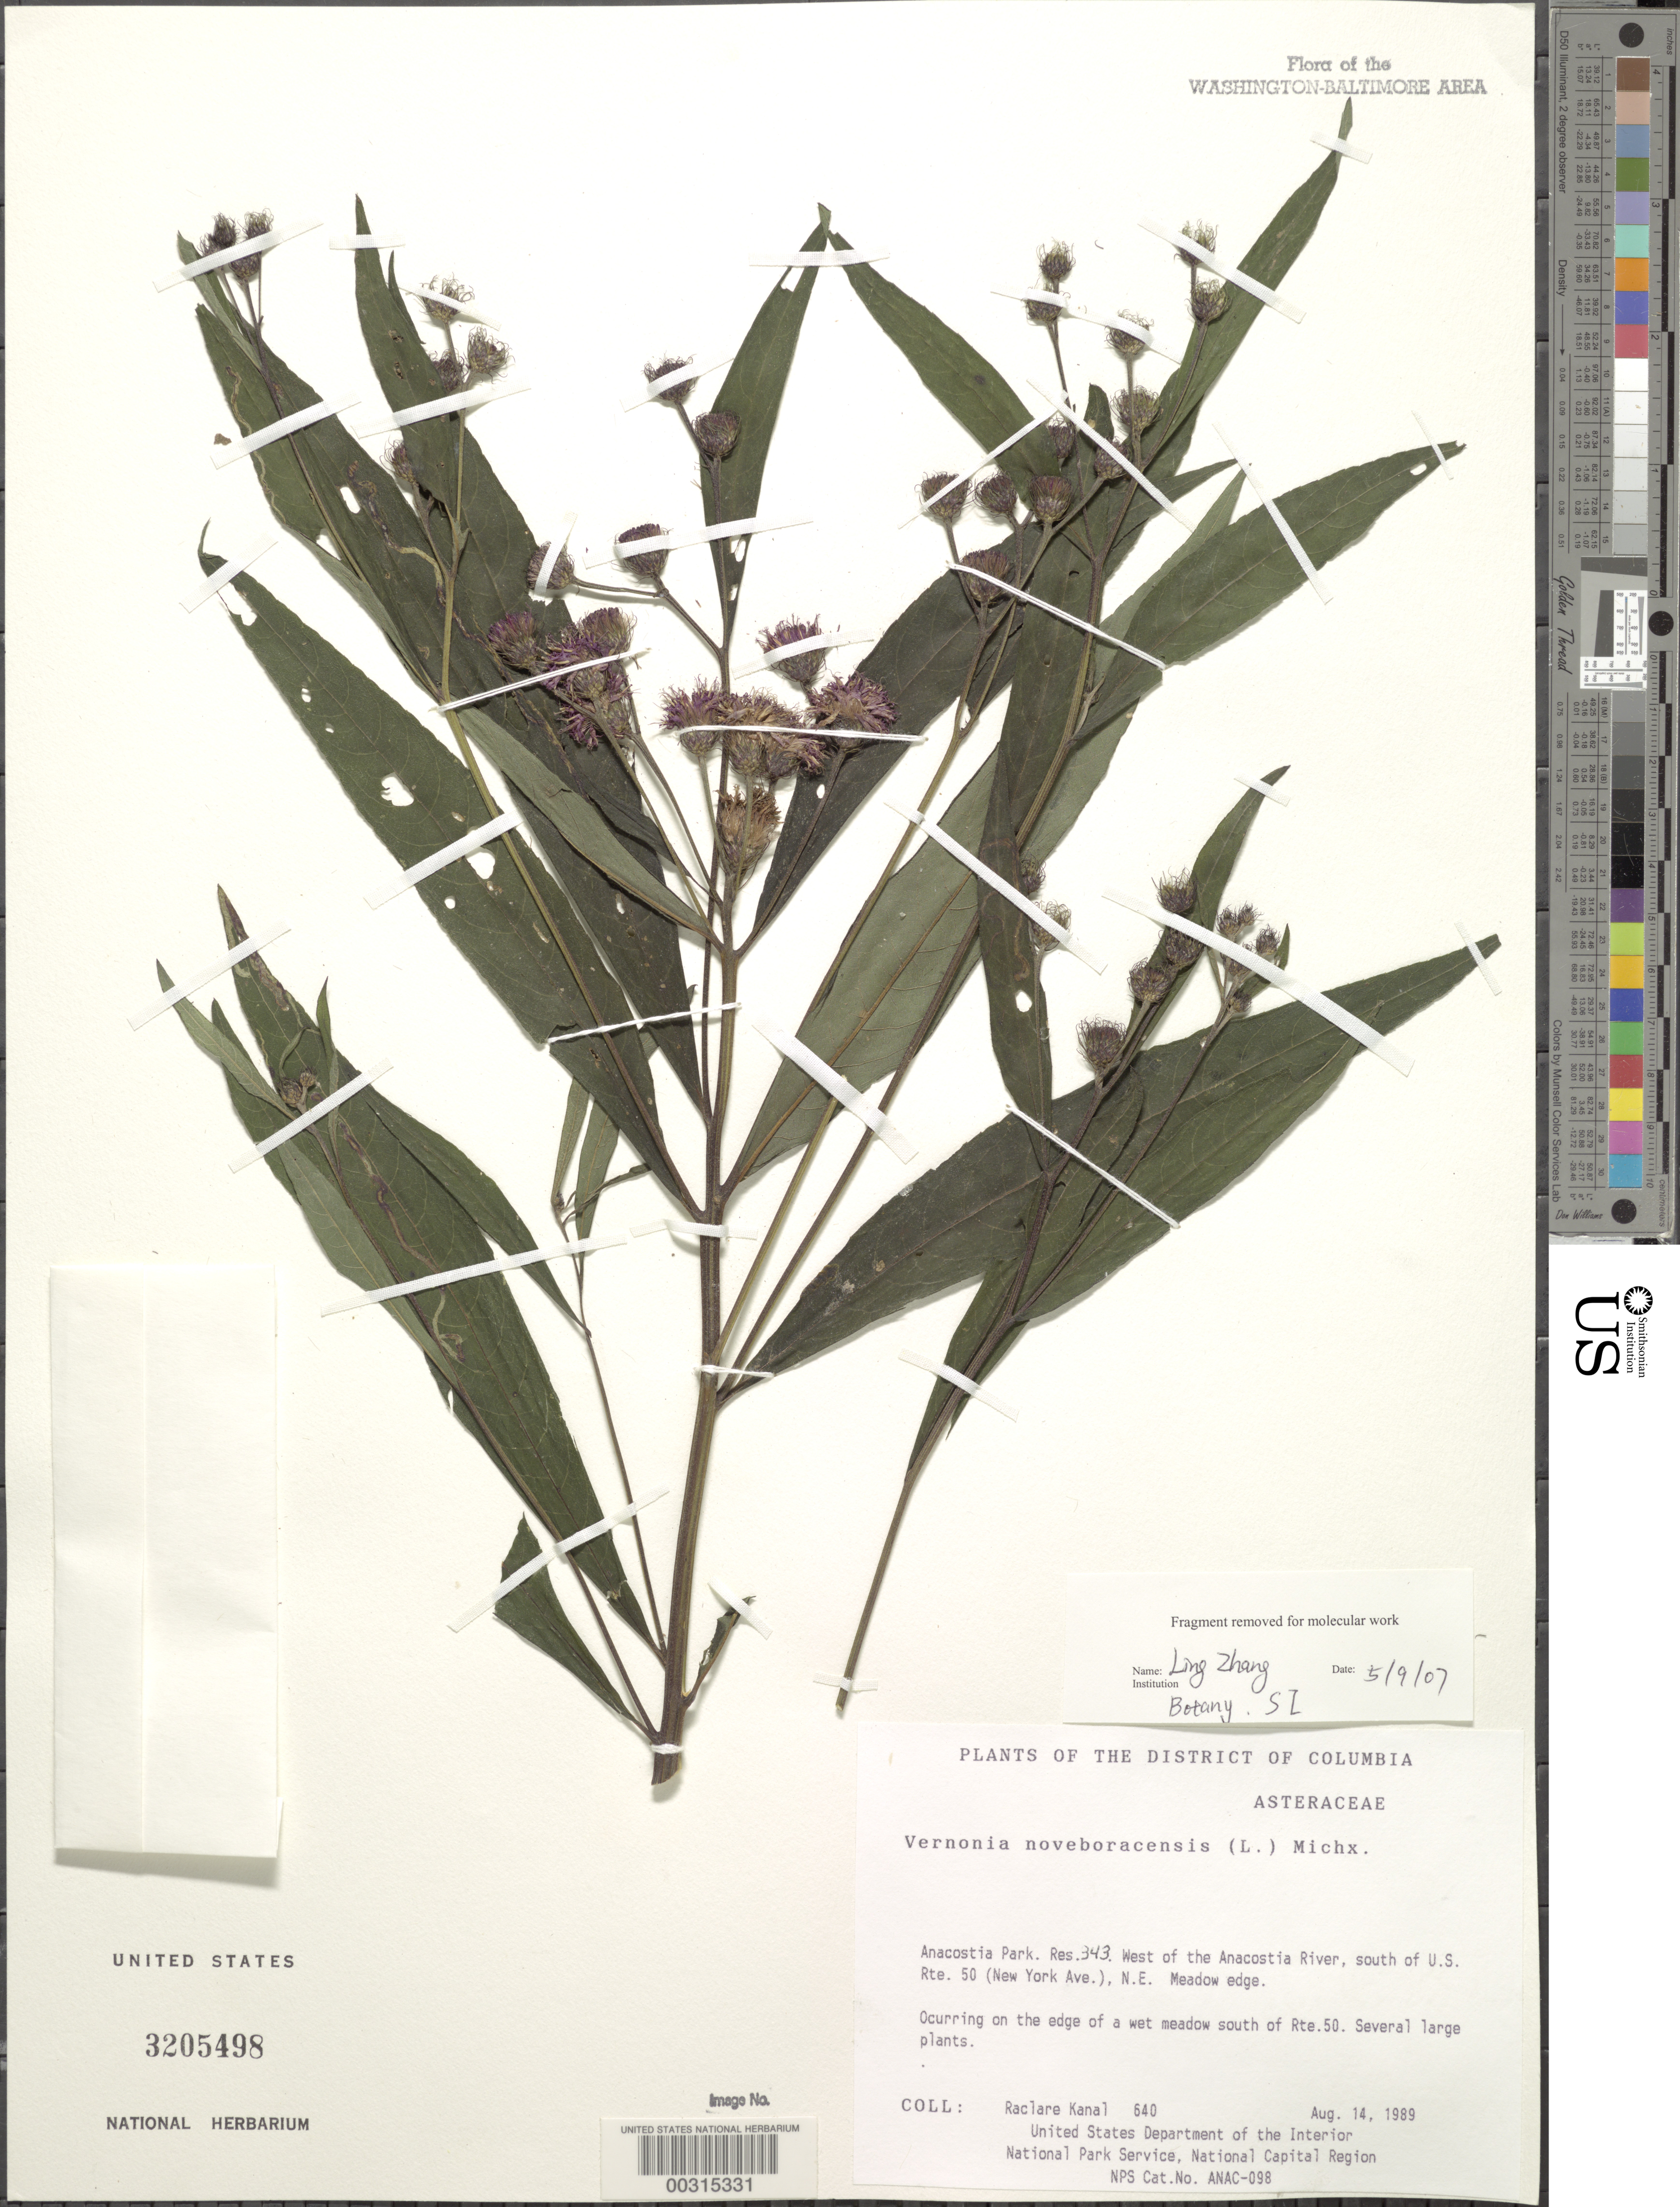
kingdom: Plantae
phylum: Tracheophyta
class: Magnoliopsida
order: Asterales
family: Asteraceae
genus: Vernonia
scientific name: Vernonia noveboracensis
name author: (L.) Michx.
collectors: R. Kanal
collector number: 640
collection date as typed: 14 Aug 1989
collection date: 1989-08-14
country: United States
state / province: District of Columbia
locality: Anacostia Park, Res 343, W of Anacostia River, S of US Rte 50, NE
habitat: Meadow edge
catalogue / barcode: US 3205498